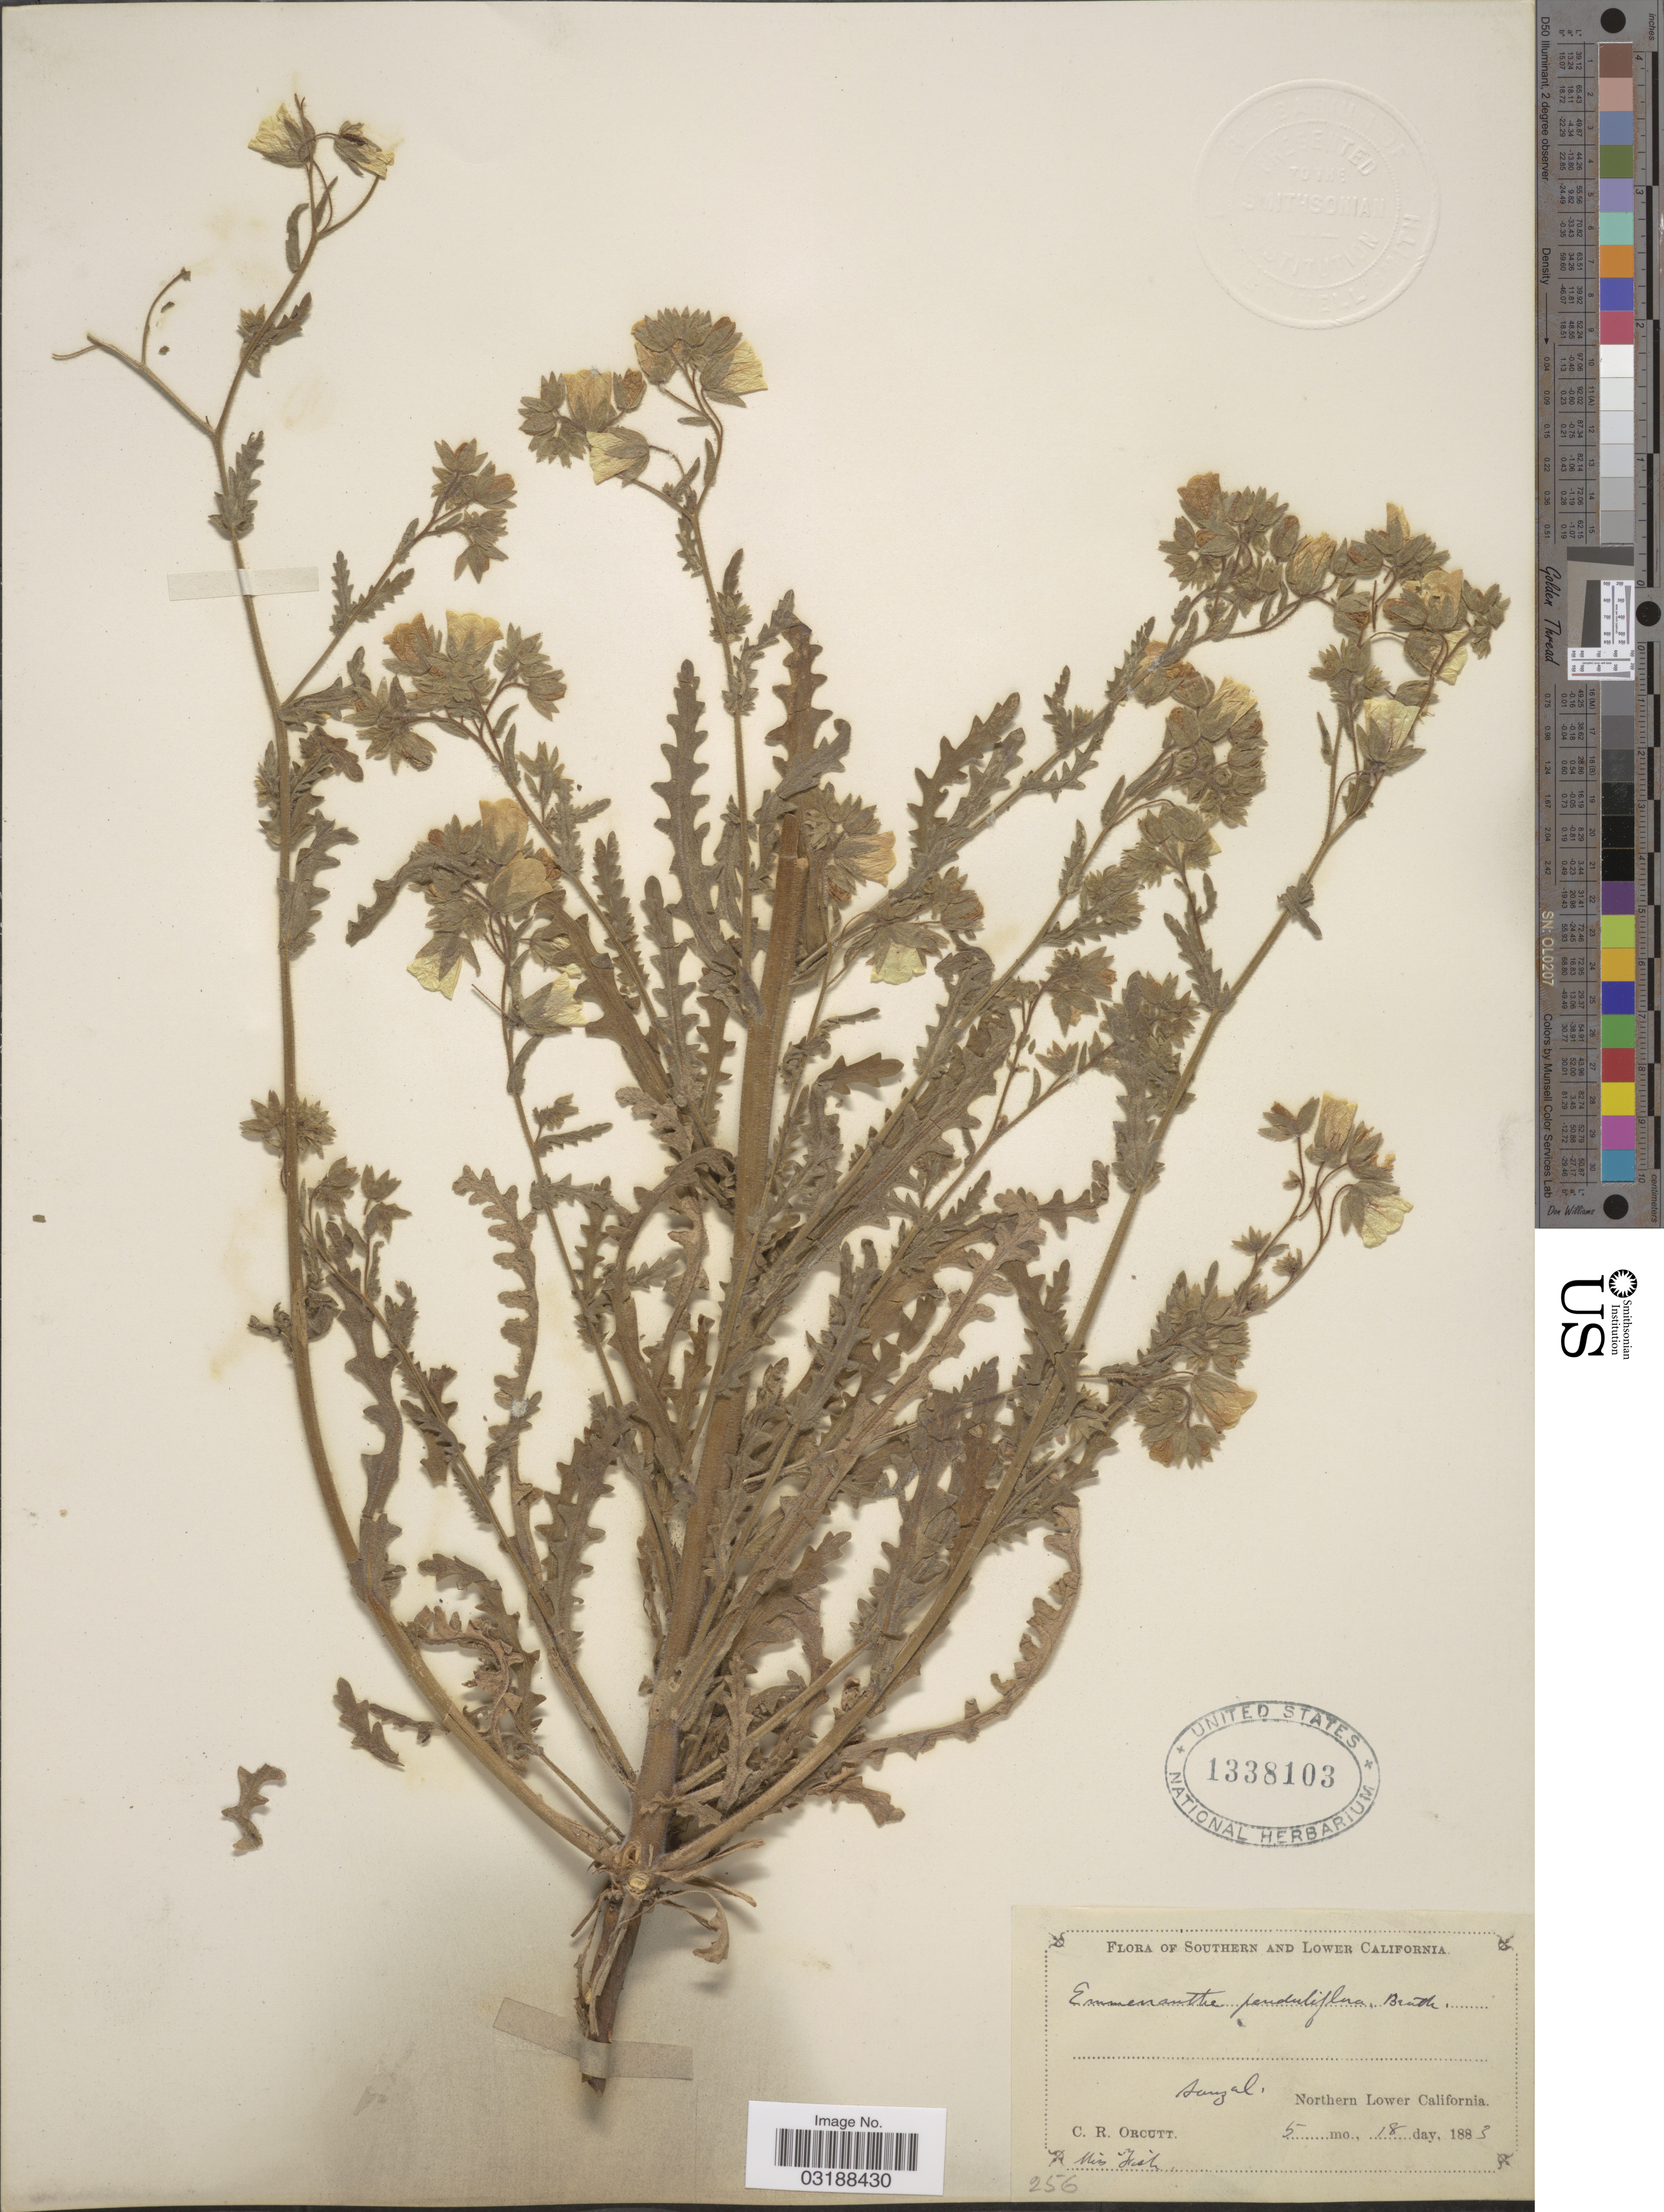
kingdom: Plantae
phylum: Tracheophyta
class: Magnoliopsida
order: Boraginales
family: Hydrophyllaceae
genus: Emmenanthe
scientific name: Emmenanthe penduliflora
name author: Benth.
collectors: C. R. Orcutt & Miss Fish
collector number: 256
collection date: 1883-05-18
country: Mexico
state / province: Baja California Norte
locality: Southern and Lower California. Sauzal. Northern Lower California.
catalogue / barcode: US 1338103